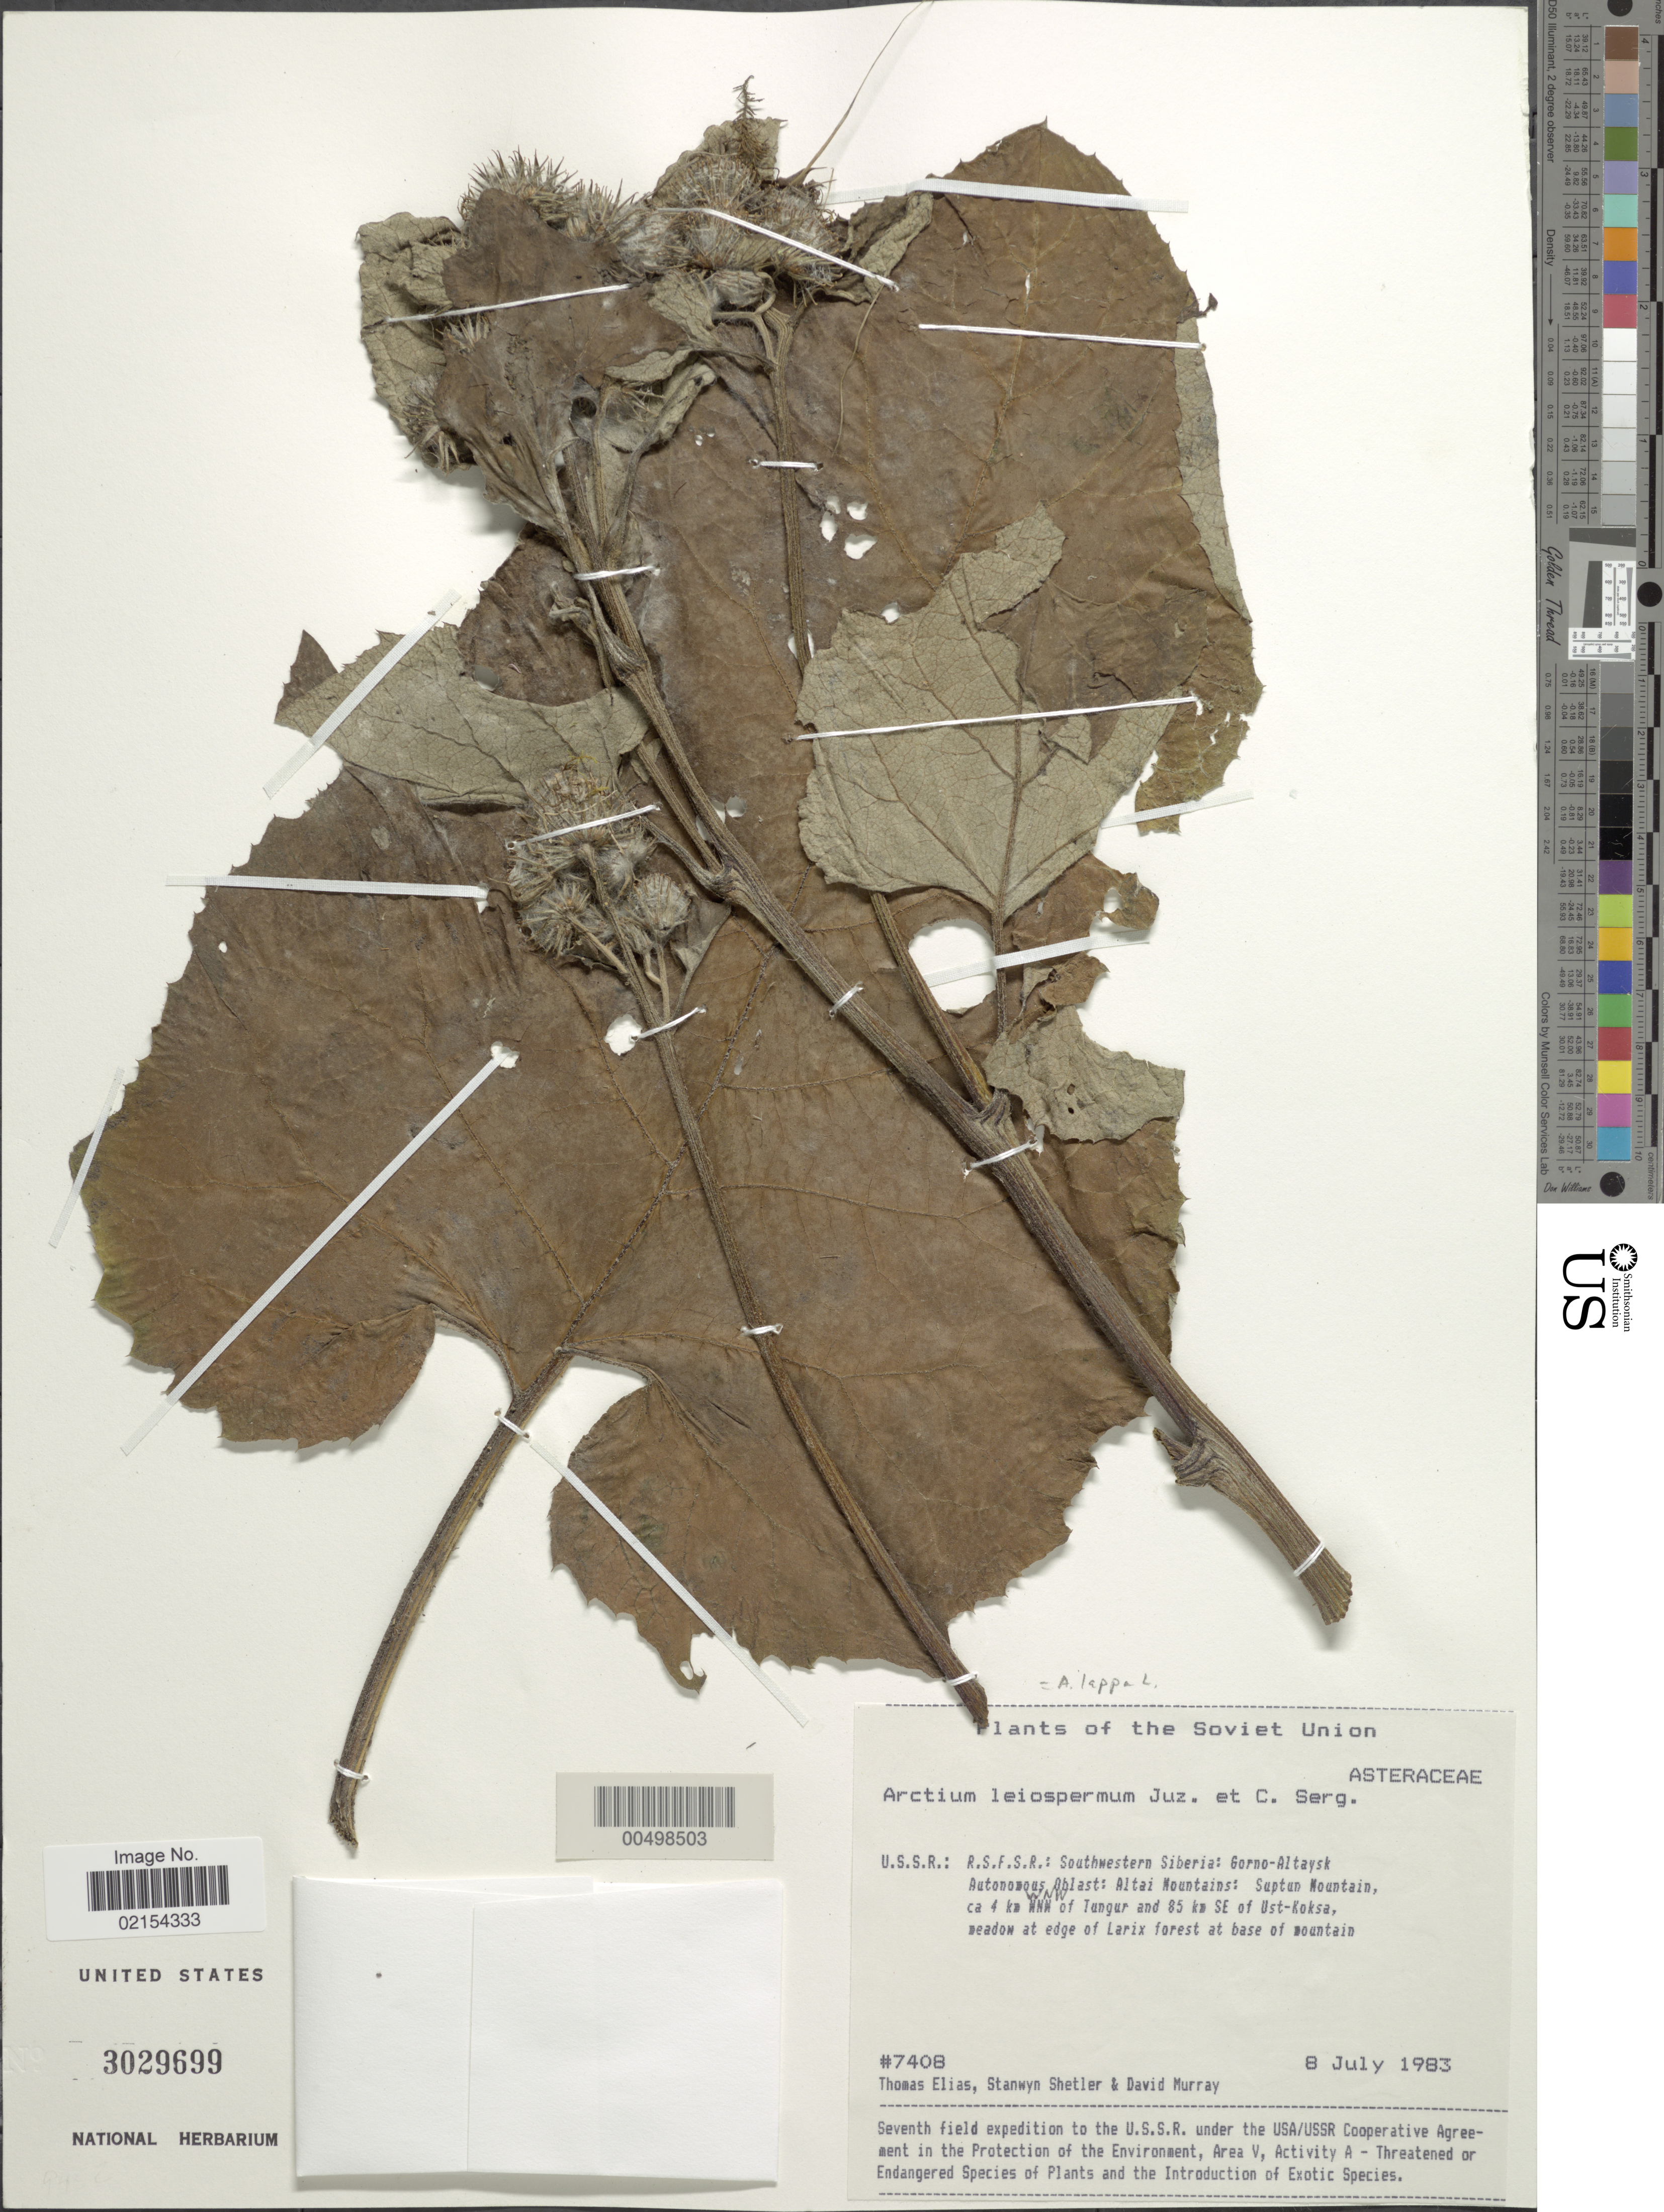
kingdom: Plantae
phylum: Tracheophyta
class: Magnoliopsida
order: Asterales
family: Asteraceae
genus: Arctium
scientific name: Arctium lappa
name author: L.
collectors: T. Elias, S. Shetler & D. F. Murray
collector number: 7408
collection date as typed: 08 Jul 1983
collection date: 1983-07-08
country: Russian Federation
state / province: Altai Republic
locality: Altai Mountains, Suptun Mountain, ca. 4 km WNW of Tungur and 85 km SE of Ust-Koksa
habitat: meadow at edge of Larix forest at base of mountain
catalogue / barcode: US 3029699